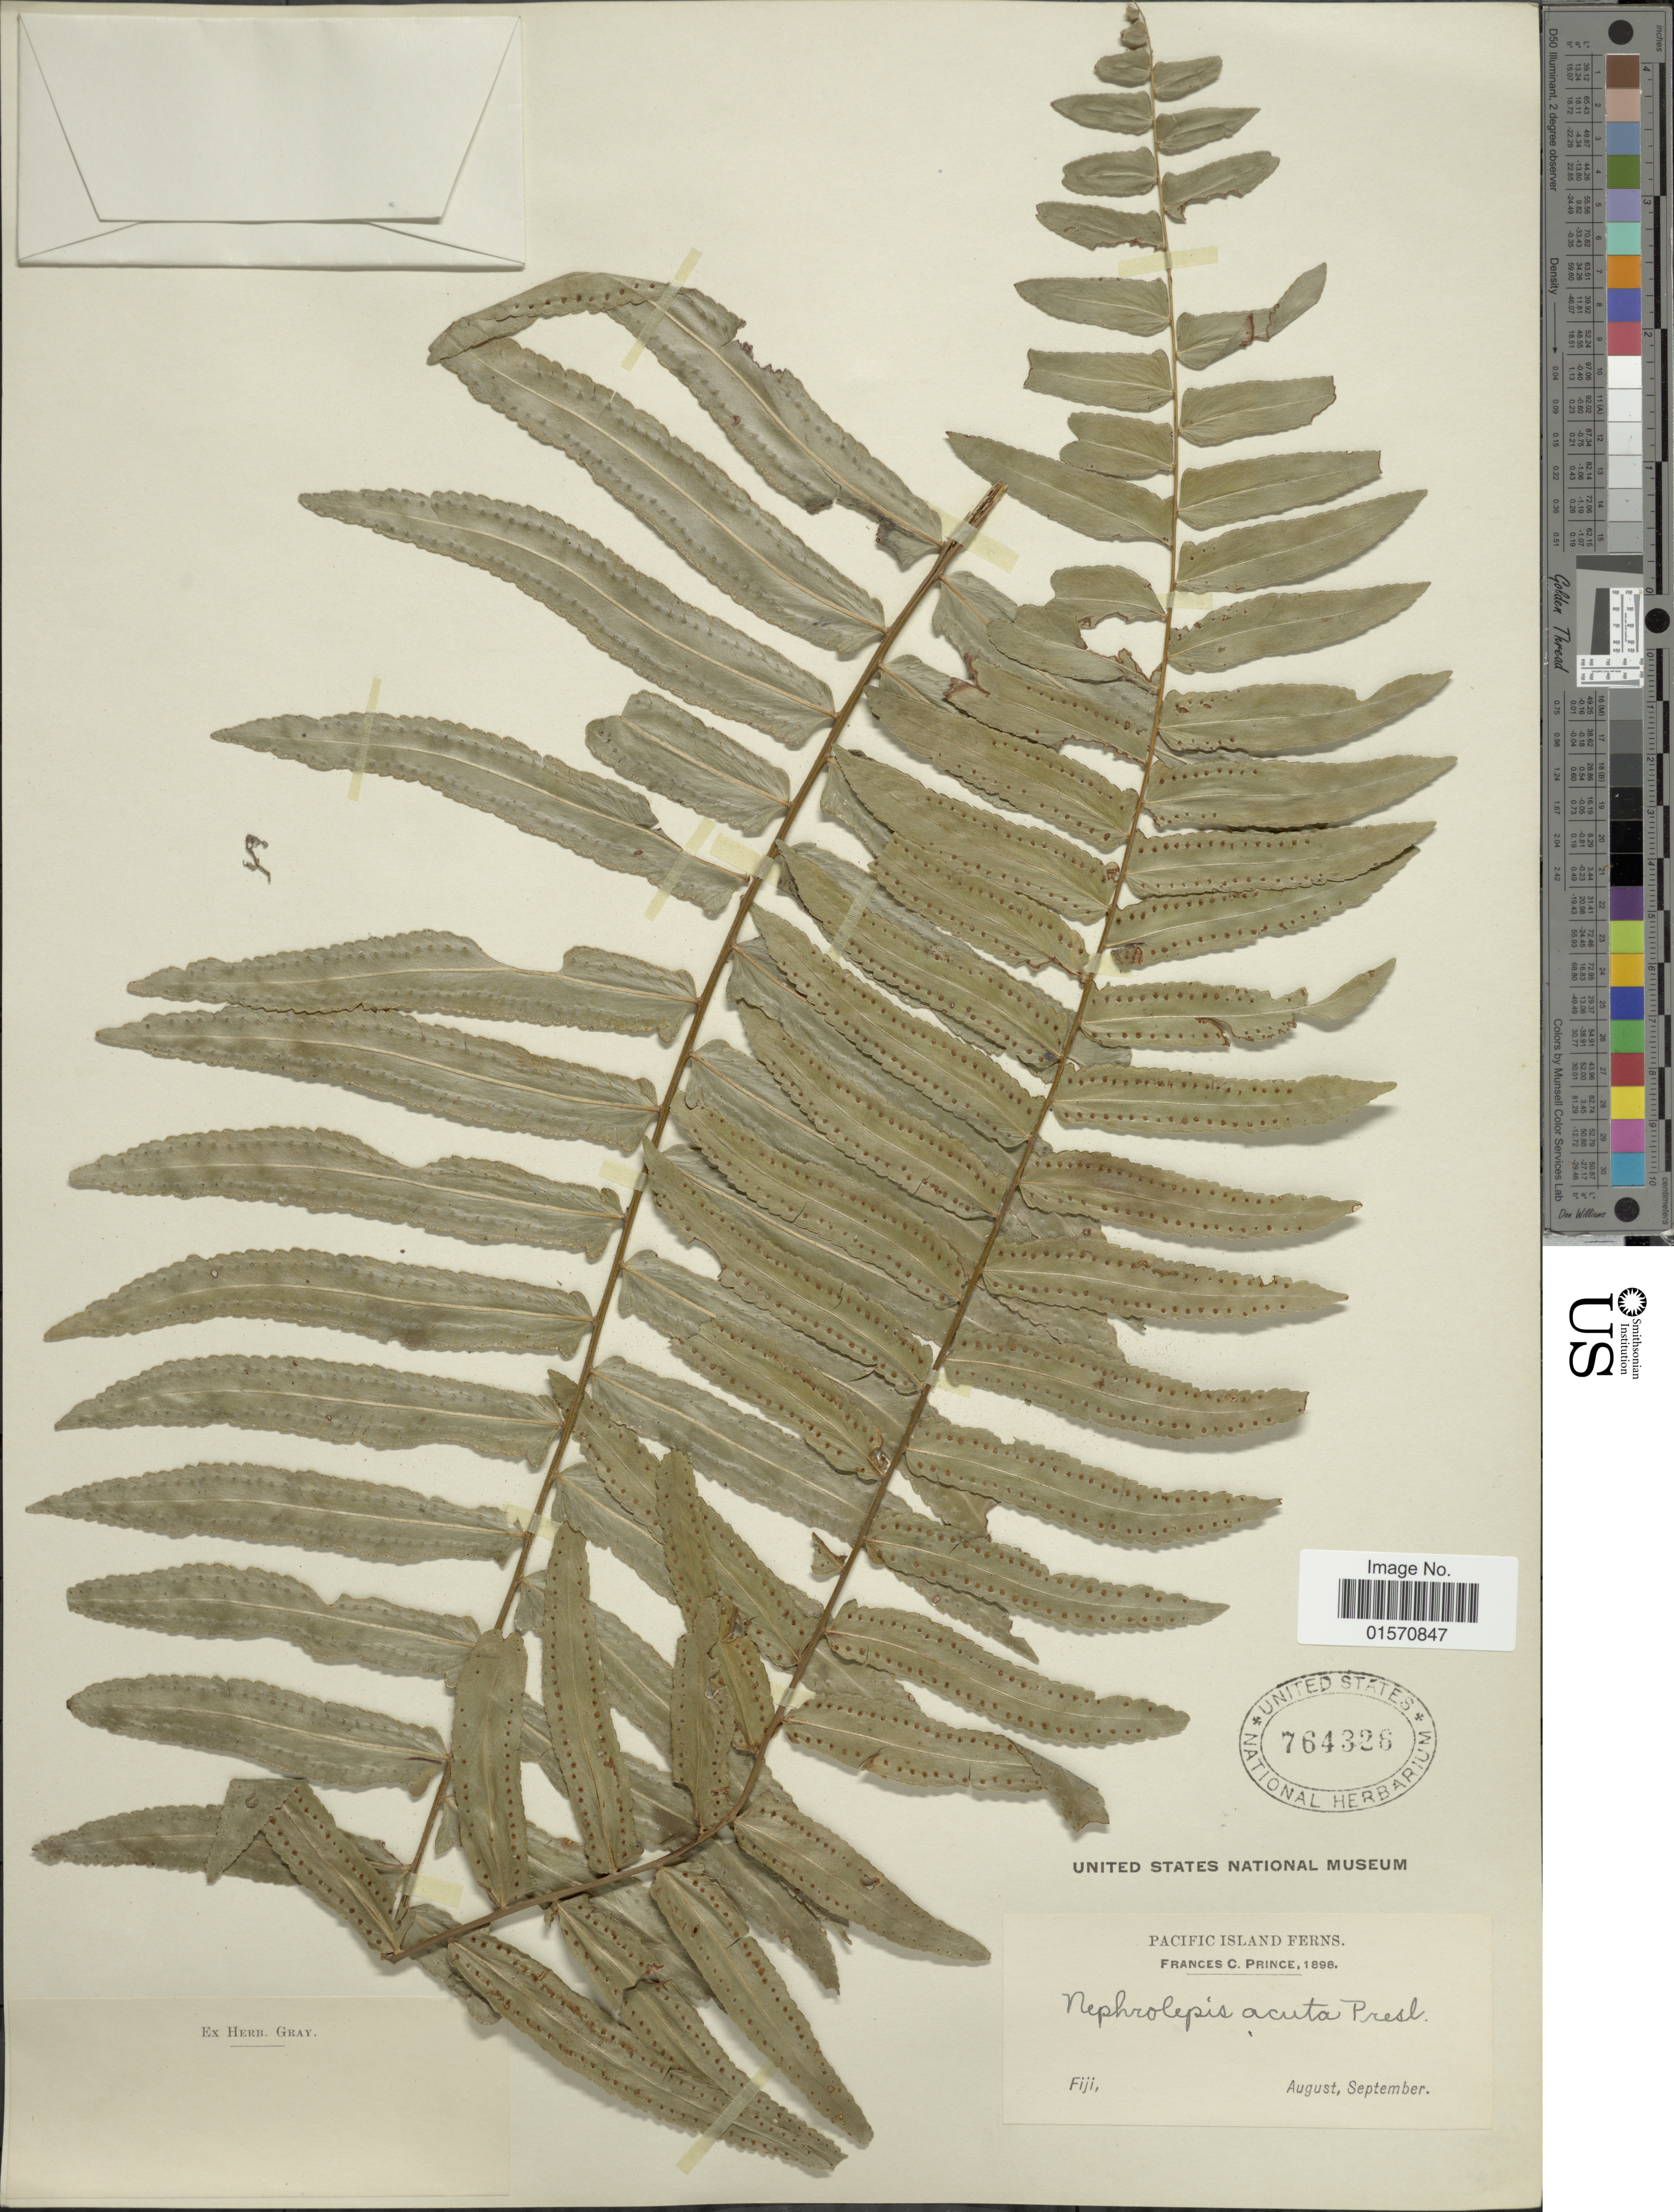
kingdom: Plantae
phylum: Tracheophyta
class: Polypodiopsida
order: Polypodiales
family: Nephrolepidaceae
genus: Nephrolepis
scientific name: Nephrolepis biserrata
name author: (Sw.) Schott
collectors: F. Prince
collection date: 1898-08/1898-09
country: Fiji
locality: Pacific Island. Fiji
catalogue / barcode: US 764326